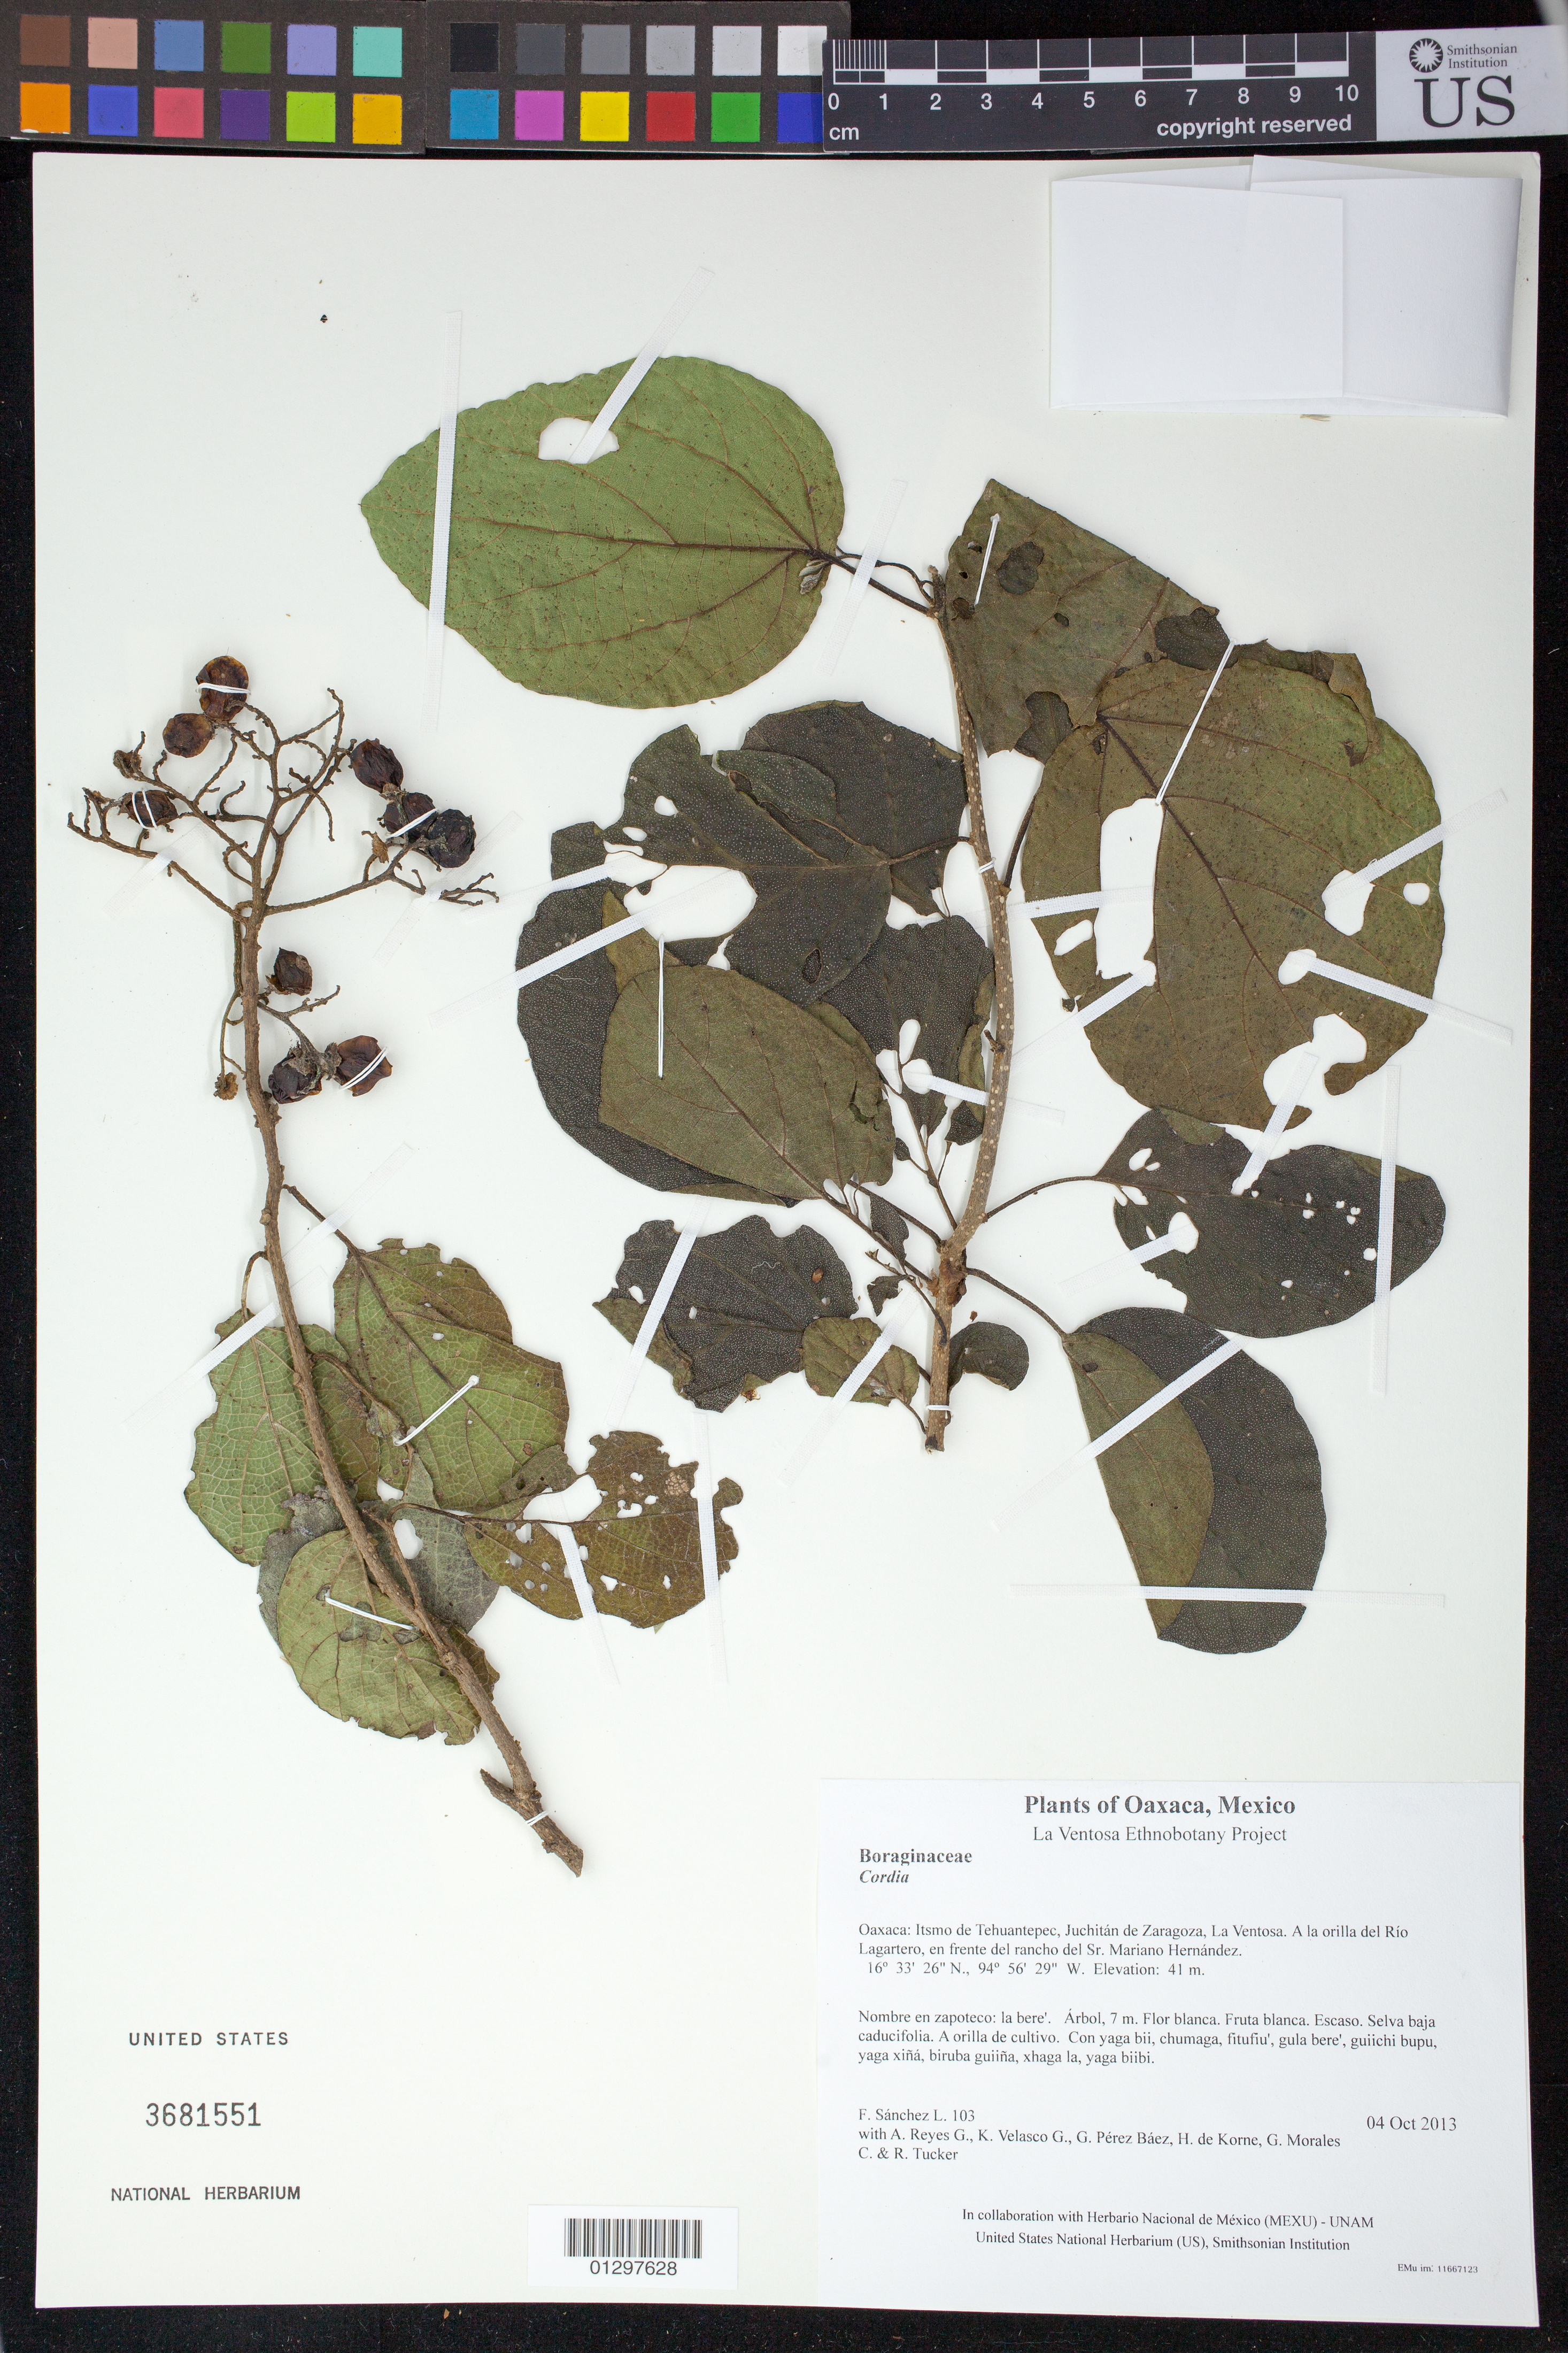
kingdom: Plantae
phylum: Tracheophyta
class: Magnoliopsida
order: Boraginales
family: Cordiaceae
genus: Cordia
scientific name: Cordia dentata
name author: Poir.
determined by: Velasco G., Kenia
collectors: F. Sánchez L., A. Reyes G., K. Velasco G., G. Pérez Báez, H. de Korne, G. Morales C. & R. Tucker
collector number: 103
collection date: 2013-10-04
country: Mexico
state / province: Oaxaca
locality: Itsmo de Tehuantepec, Juchitán de Zaragoza, La Ventosa. A la orilla del Río Lagartero, en frente del rancho del Sr. Mariano Hernández.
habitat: Selva baja caducifolia. A orilla de cultivo.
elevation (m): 41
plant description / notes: JEBOT, MEXU, SERO, US; Yaga. 7 m. Guie' naguchi. Cuaananaxhi naquichi'. Huaxie'.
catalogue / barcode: US 3681551